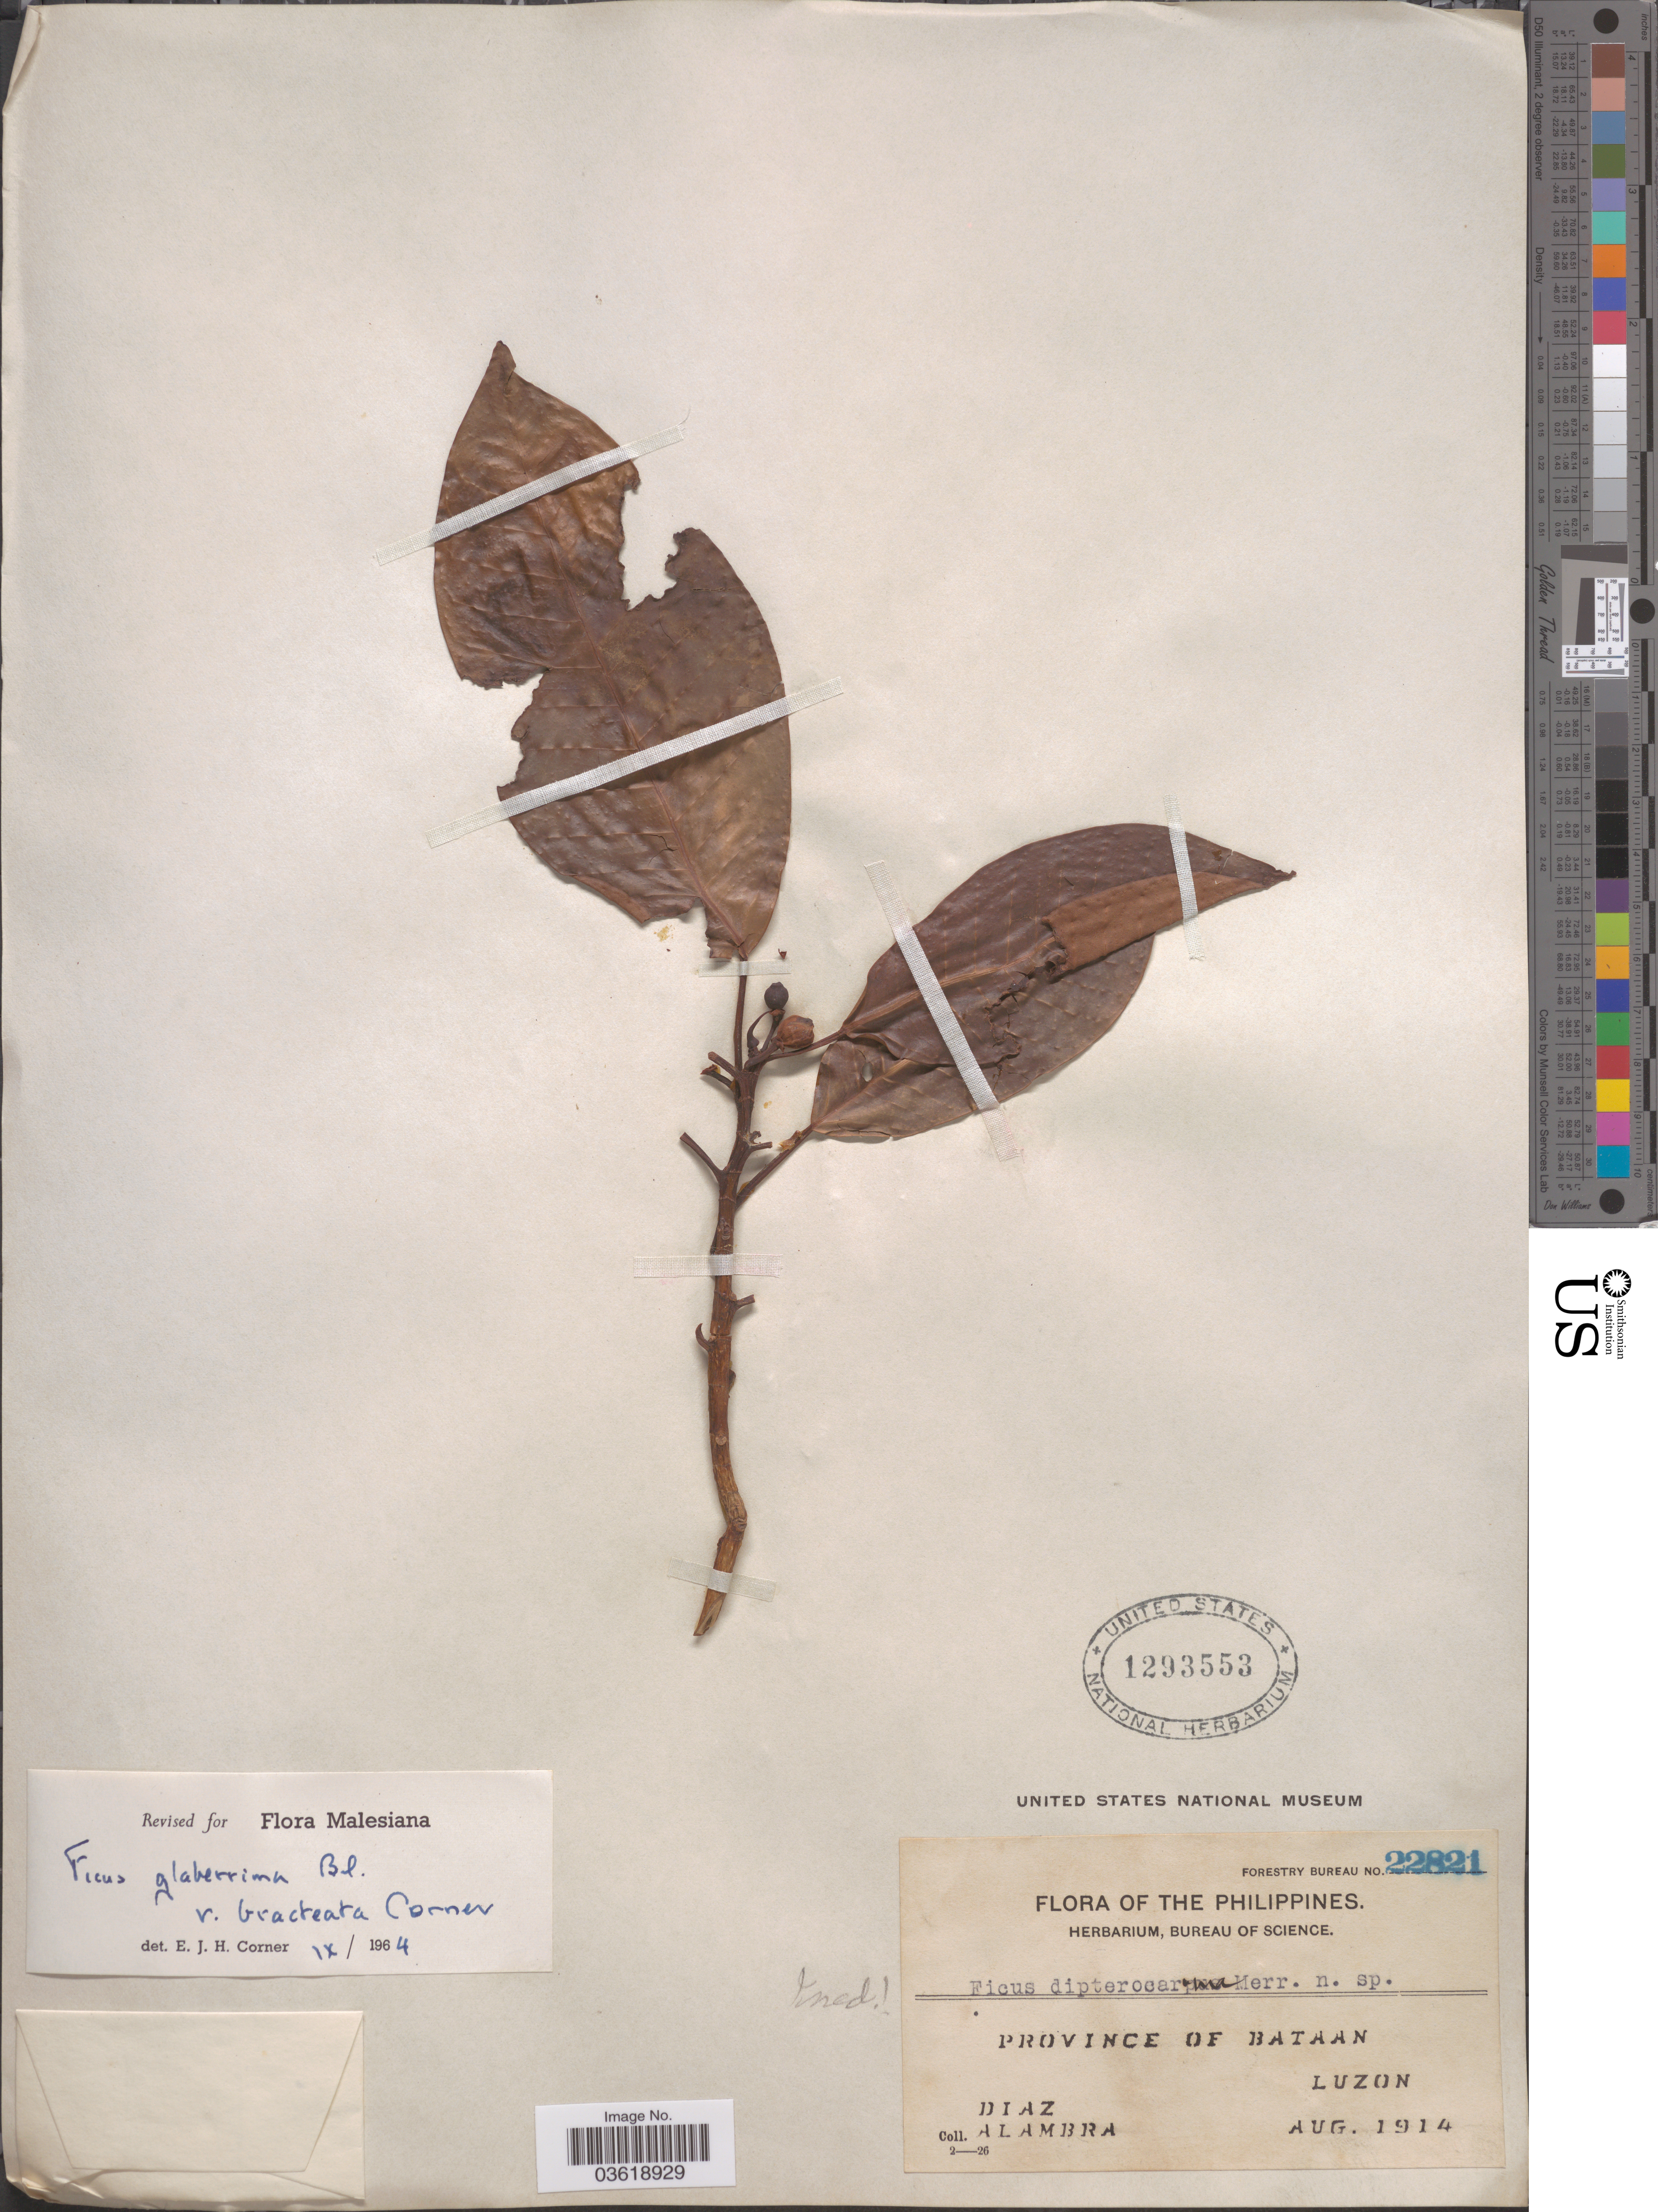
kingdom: Plantae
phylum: Tracheophyta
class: Magnoliopsida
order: Rosales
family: Moraceae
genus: Ficus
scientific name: Ficus glaberrima var. bracteata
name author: Corner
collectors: Diaz & -. Alambra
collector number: Forestry Bureau 22821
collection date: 1914-08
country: Philippines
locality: Province of Bataan. Luzon.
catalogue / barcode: US 1293553